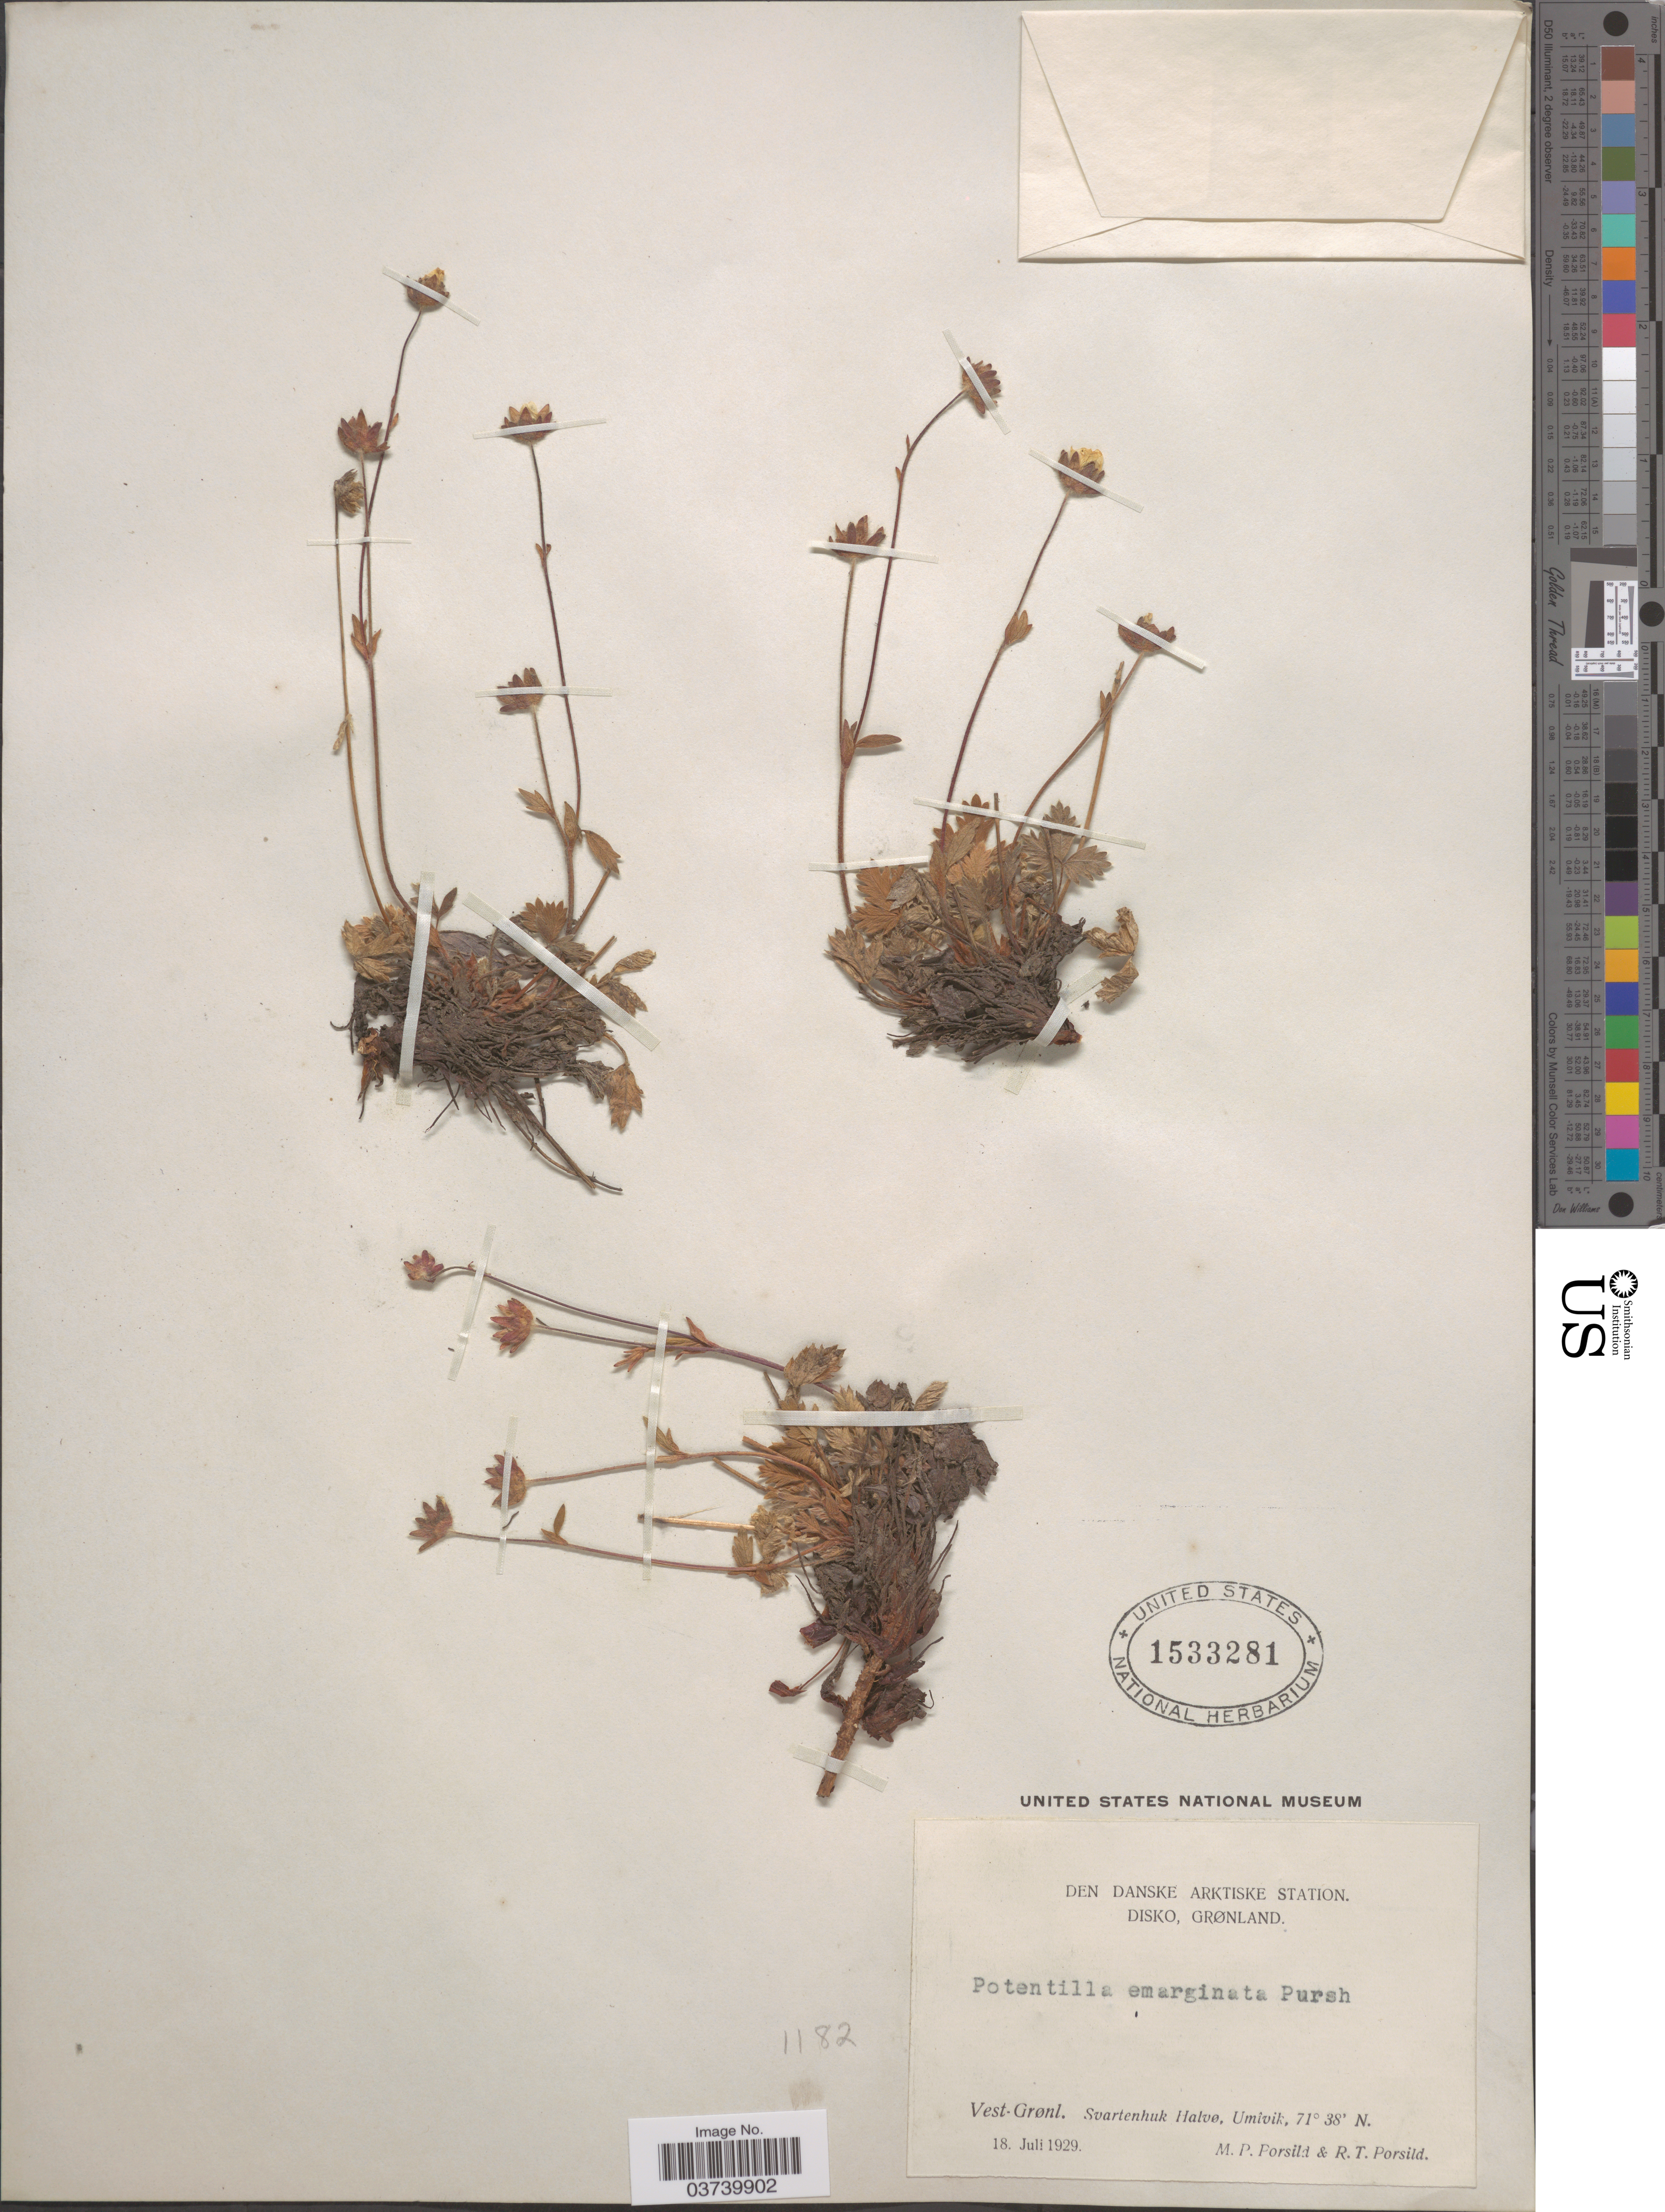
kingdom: Plantae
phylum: Tracheophyta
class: Magnoliopsida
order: Rosales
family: Rosaceae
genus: Potentilla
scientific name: Potentilla hyparctica subsp. hyparctica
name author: Malte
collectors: M. P. Porsild & R. T. Porsild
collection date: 1929-07-18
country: Greenland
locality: Den Danske Arktiske Station. Disko. Vest-Grønl. Svartenhuk Halvø, Umîvik.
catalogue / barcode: US 1533281